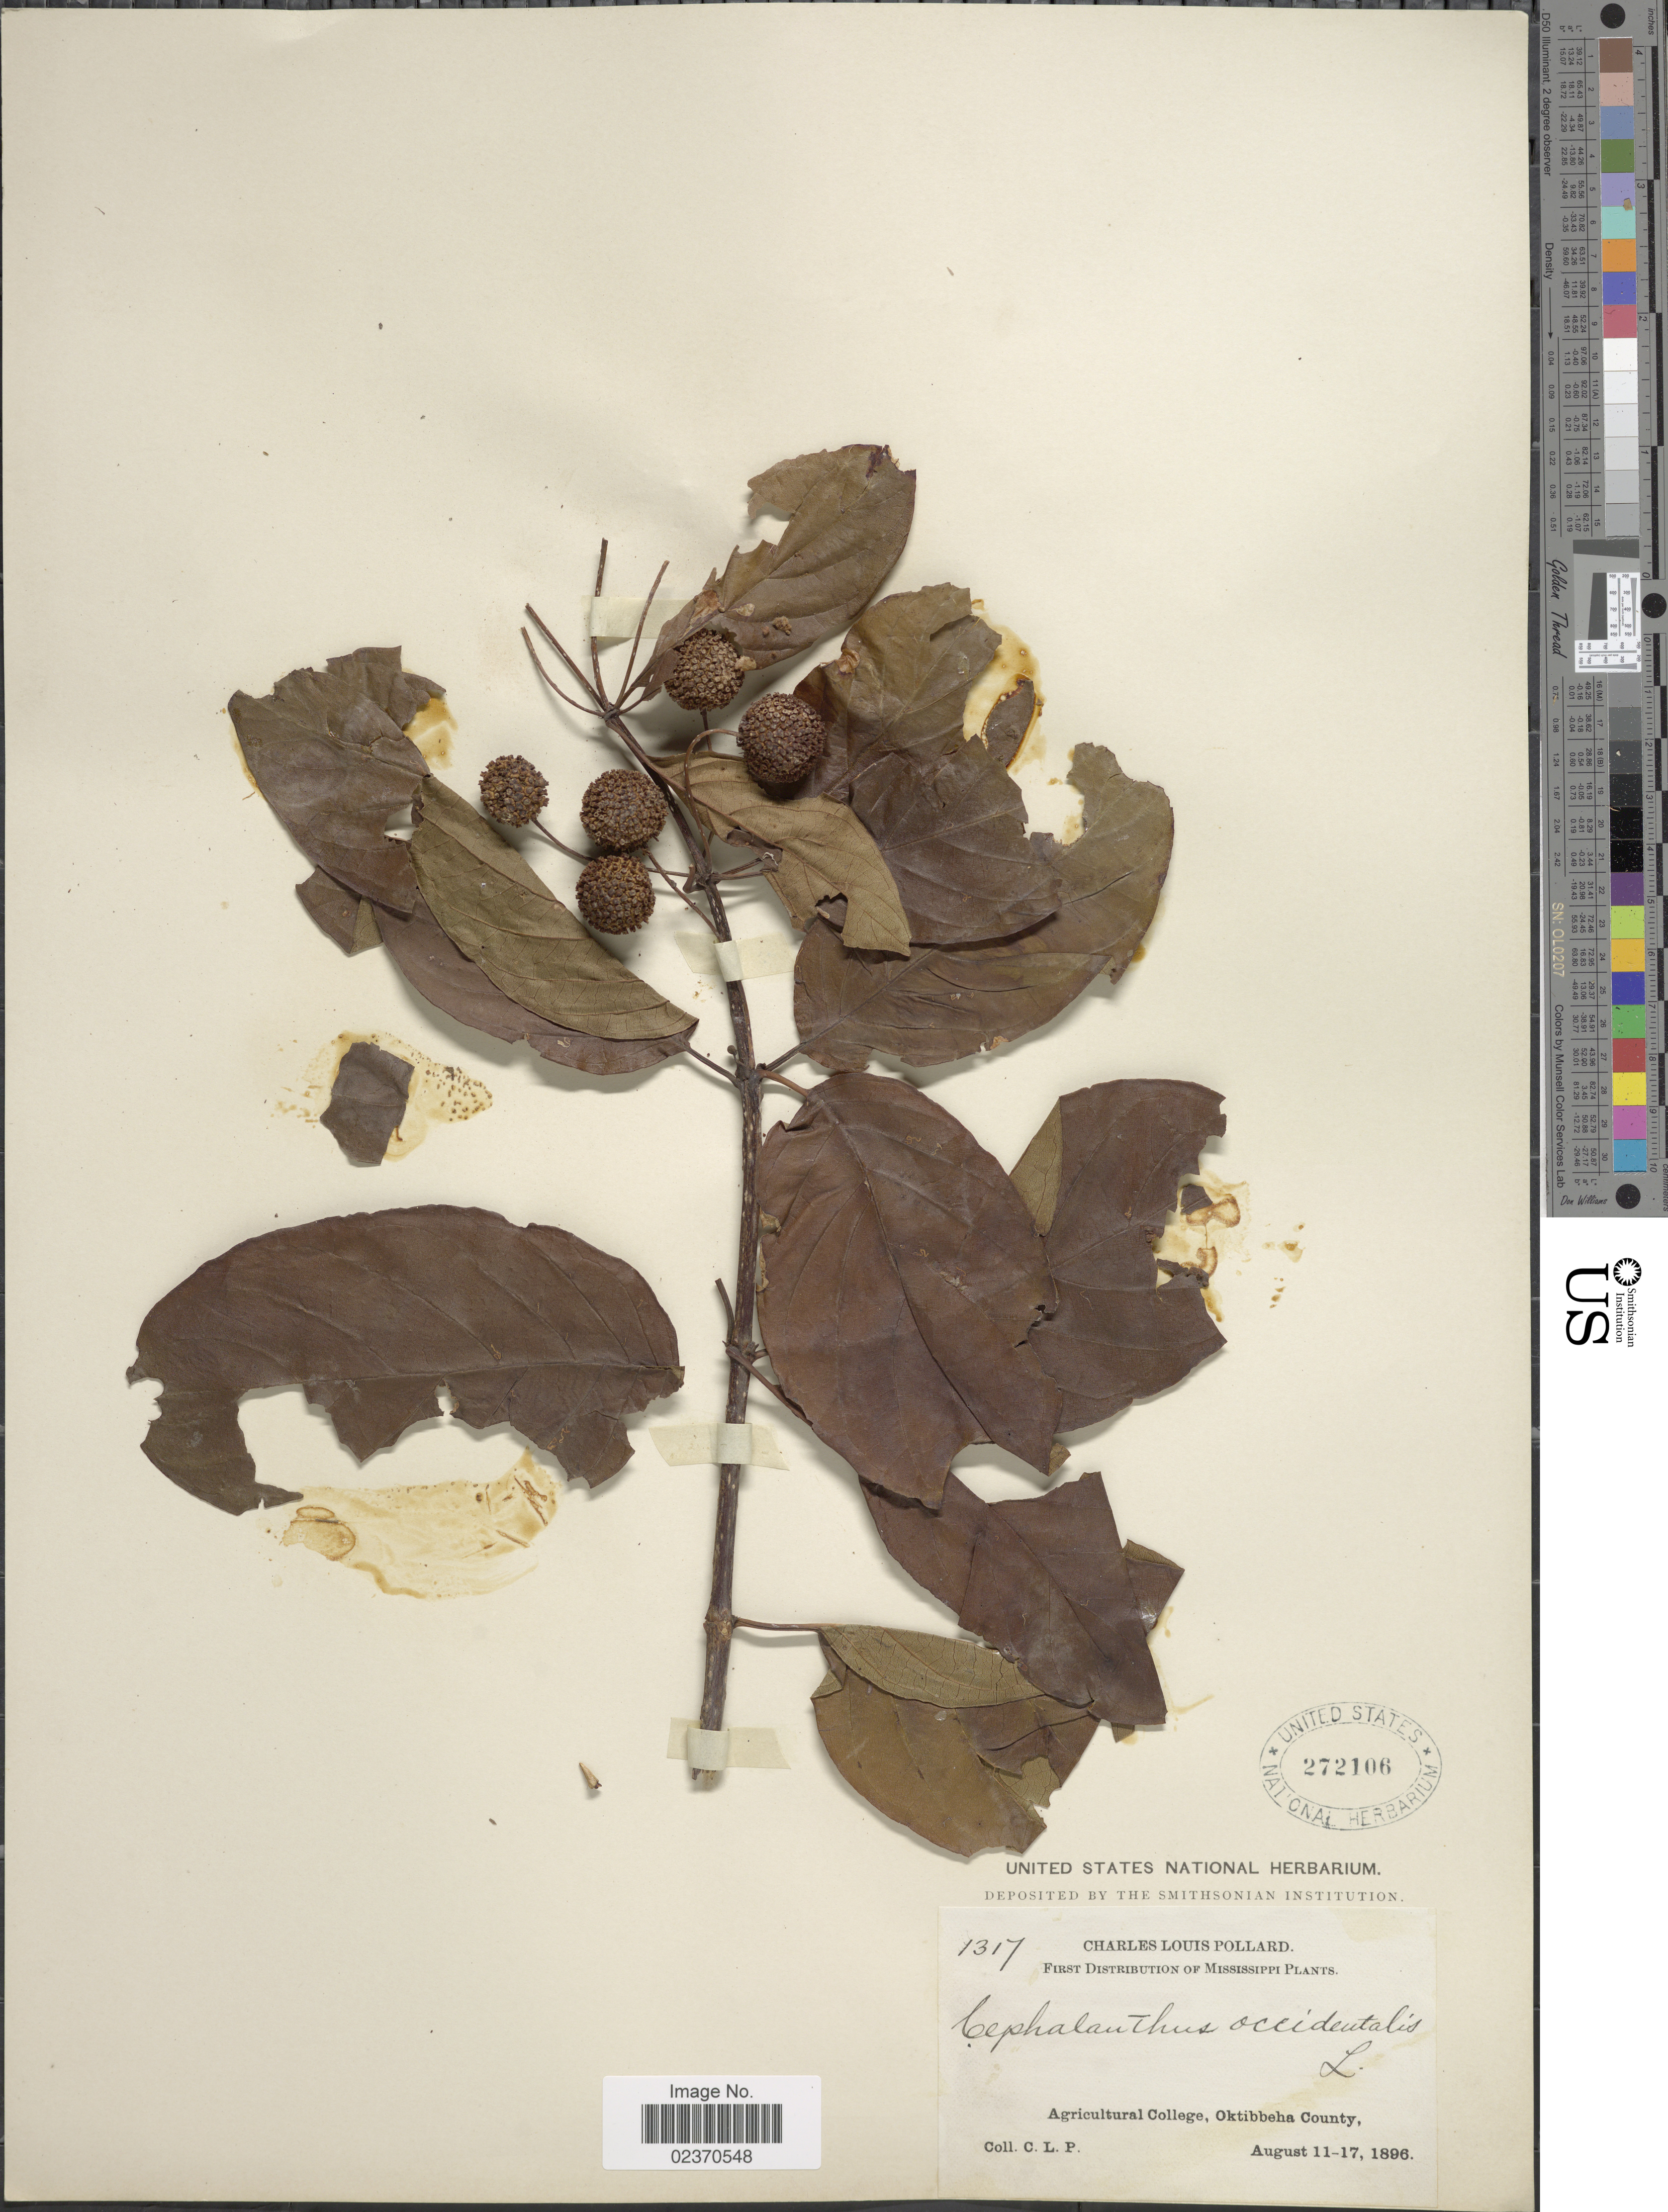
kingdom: Plantae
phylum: Tracheophyta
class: Magnoliopsida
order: Gentianales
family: Rubiaceae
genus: Cephalanthus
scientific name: Cephalanthus occidentalis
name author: L.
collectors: C. L. Pollard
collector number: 1317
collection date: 1896-08-11/1896-08-17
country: United States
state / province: Mississippi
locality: Agricultural College, Oktibbeha County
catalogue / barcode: US 272106